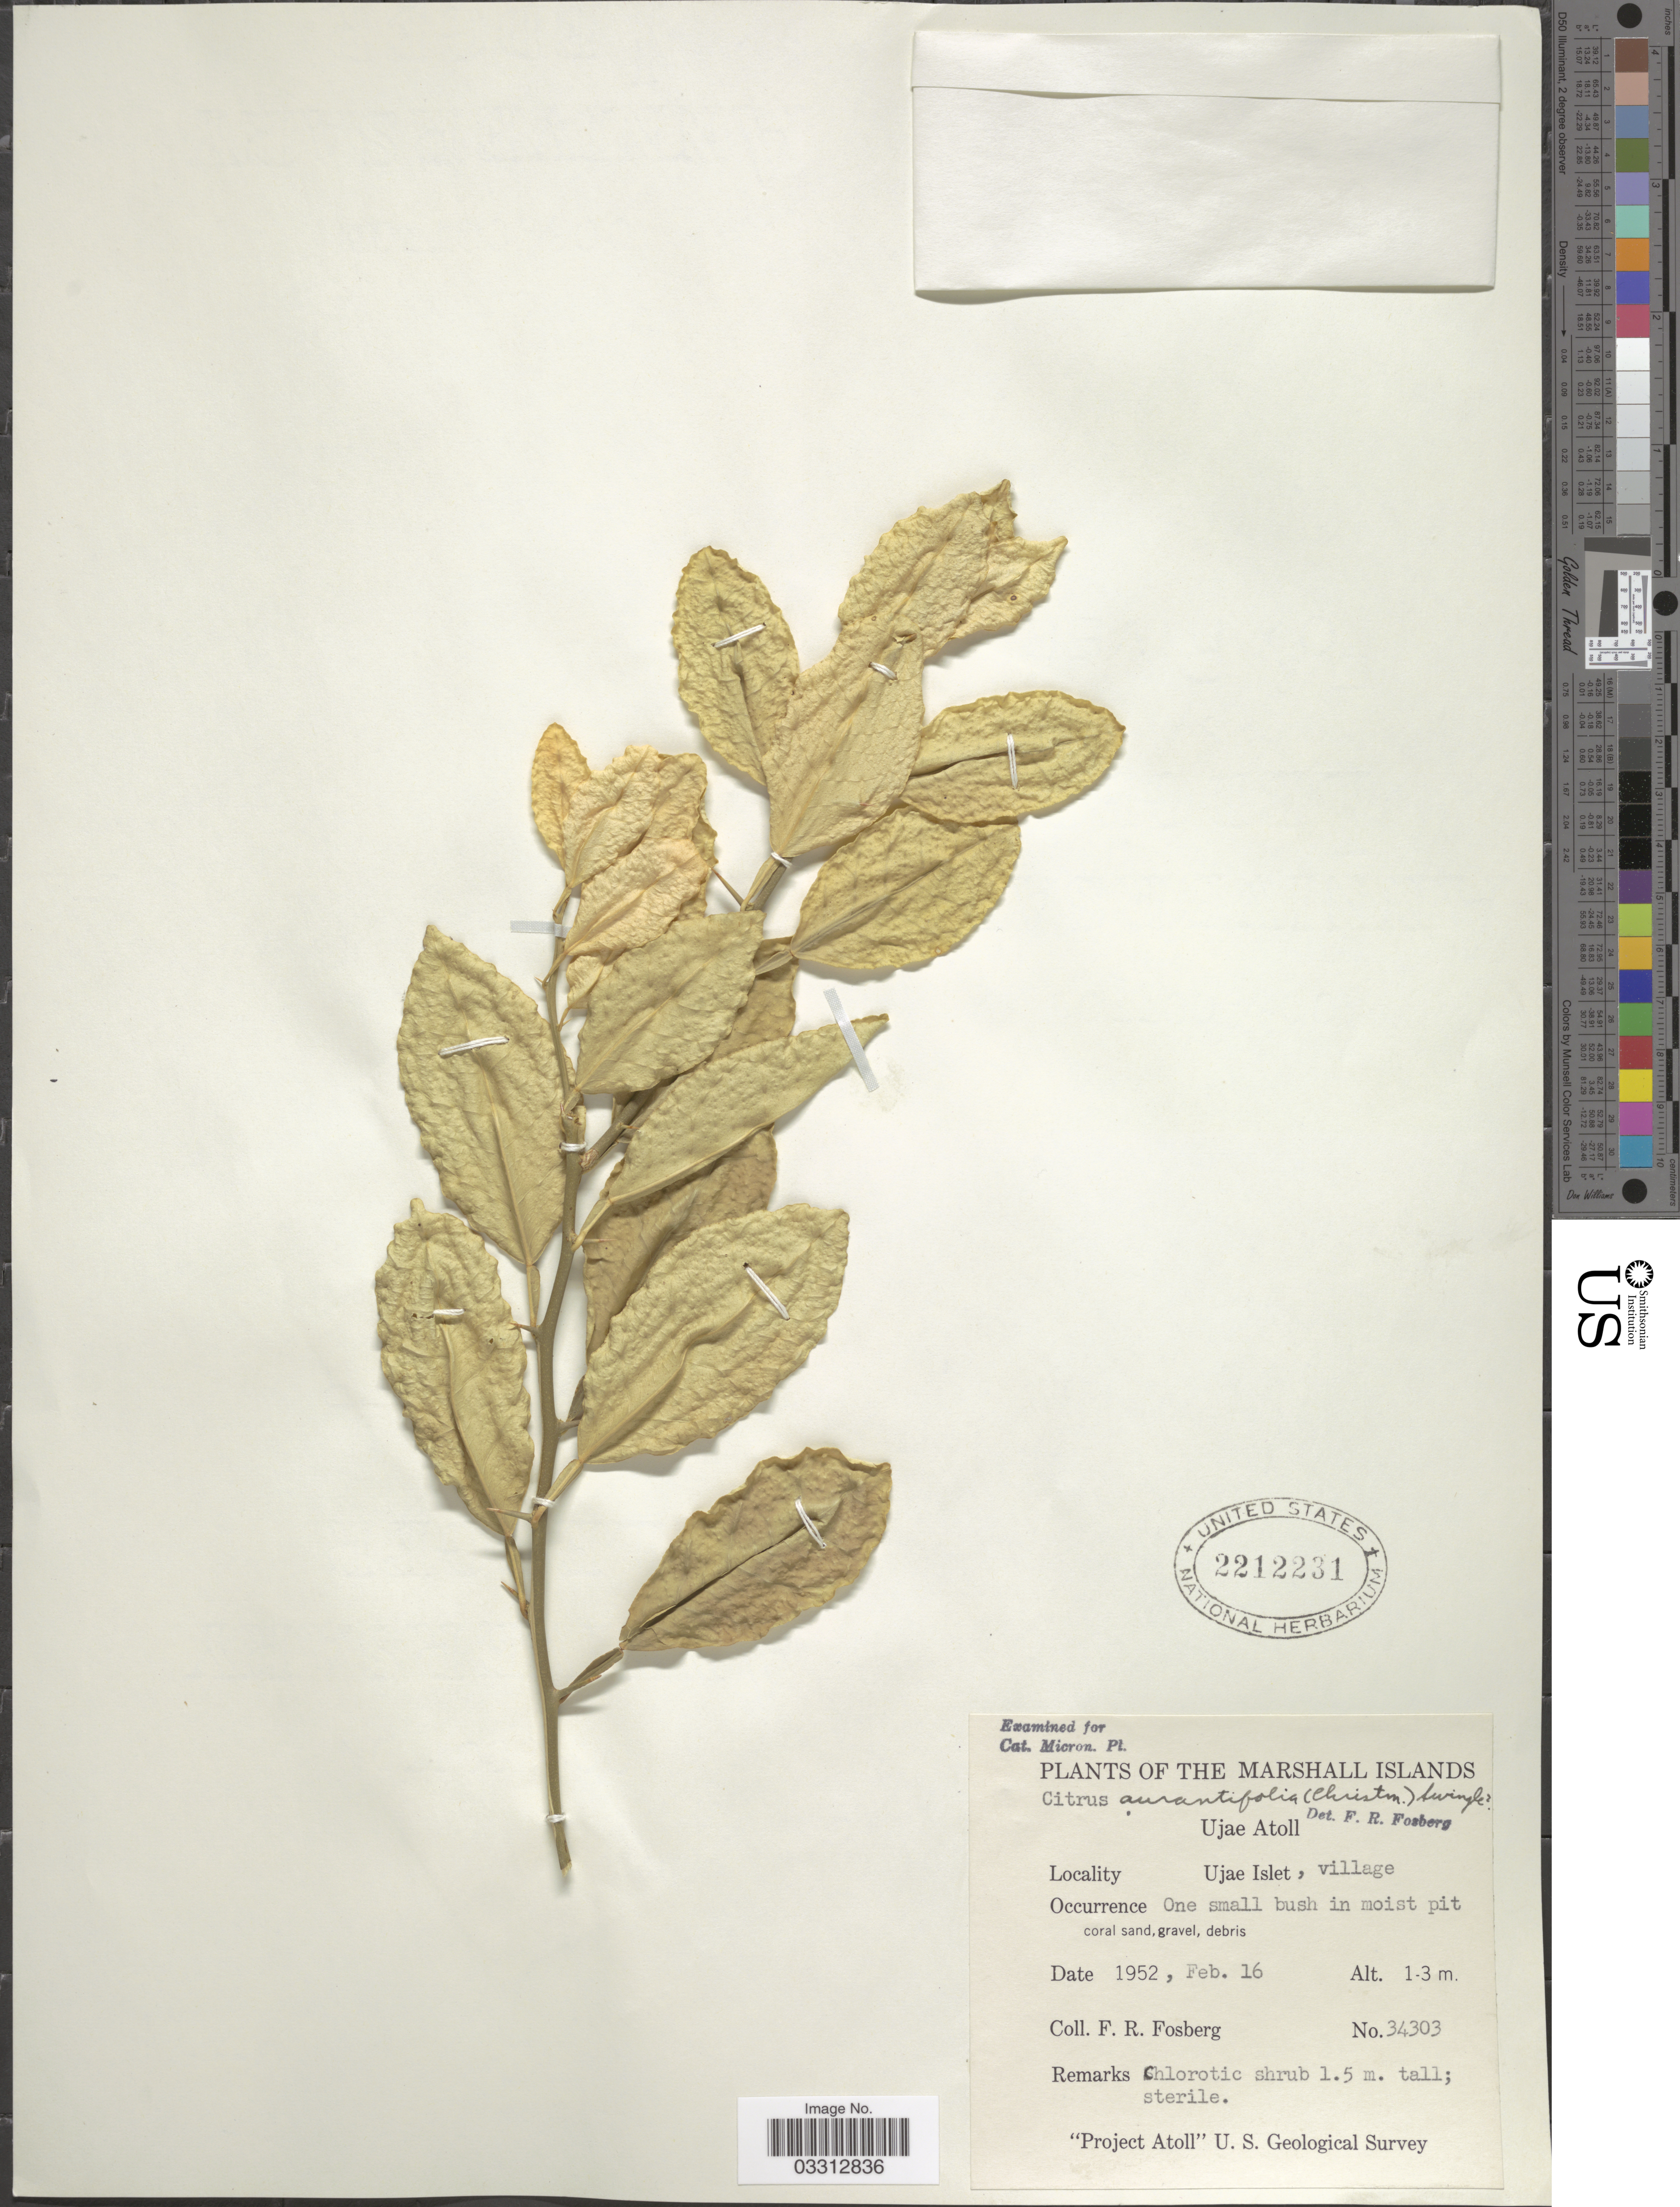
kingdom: Plantae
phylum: Tracheophyta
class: Magnoliopsida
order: Sapindales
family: Rutaceae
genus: Citrus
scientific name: Citrus x aurantifolia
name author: (Christm.) Swingle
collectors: F. R. Fosberg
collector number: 34303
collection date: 1952-02-16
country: Marshall Islands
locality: Ujae Atoll, Ujae Islet, village.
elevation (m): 1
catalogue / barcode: US 2212231